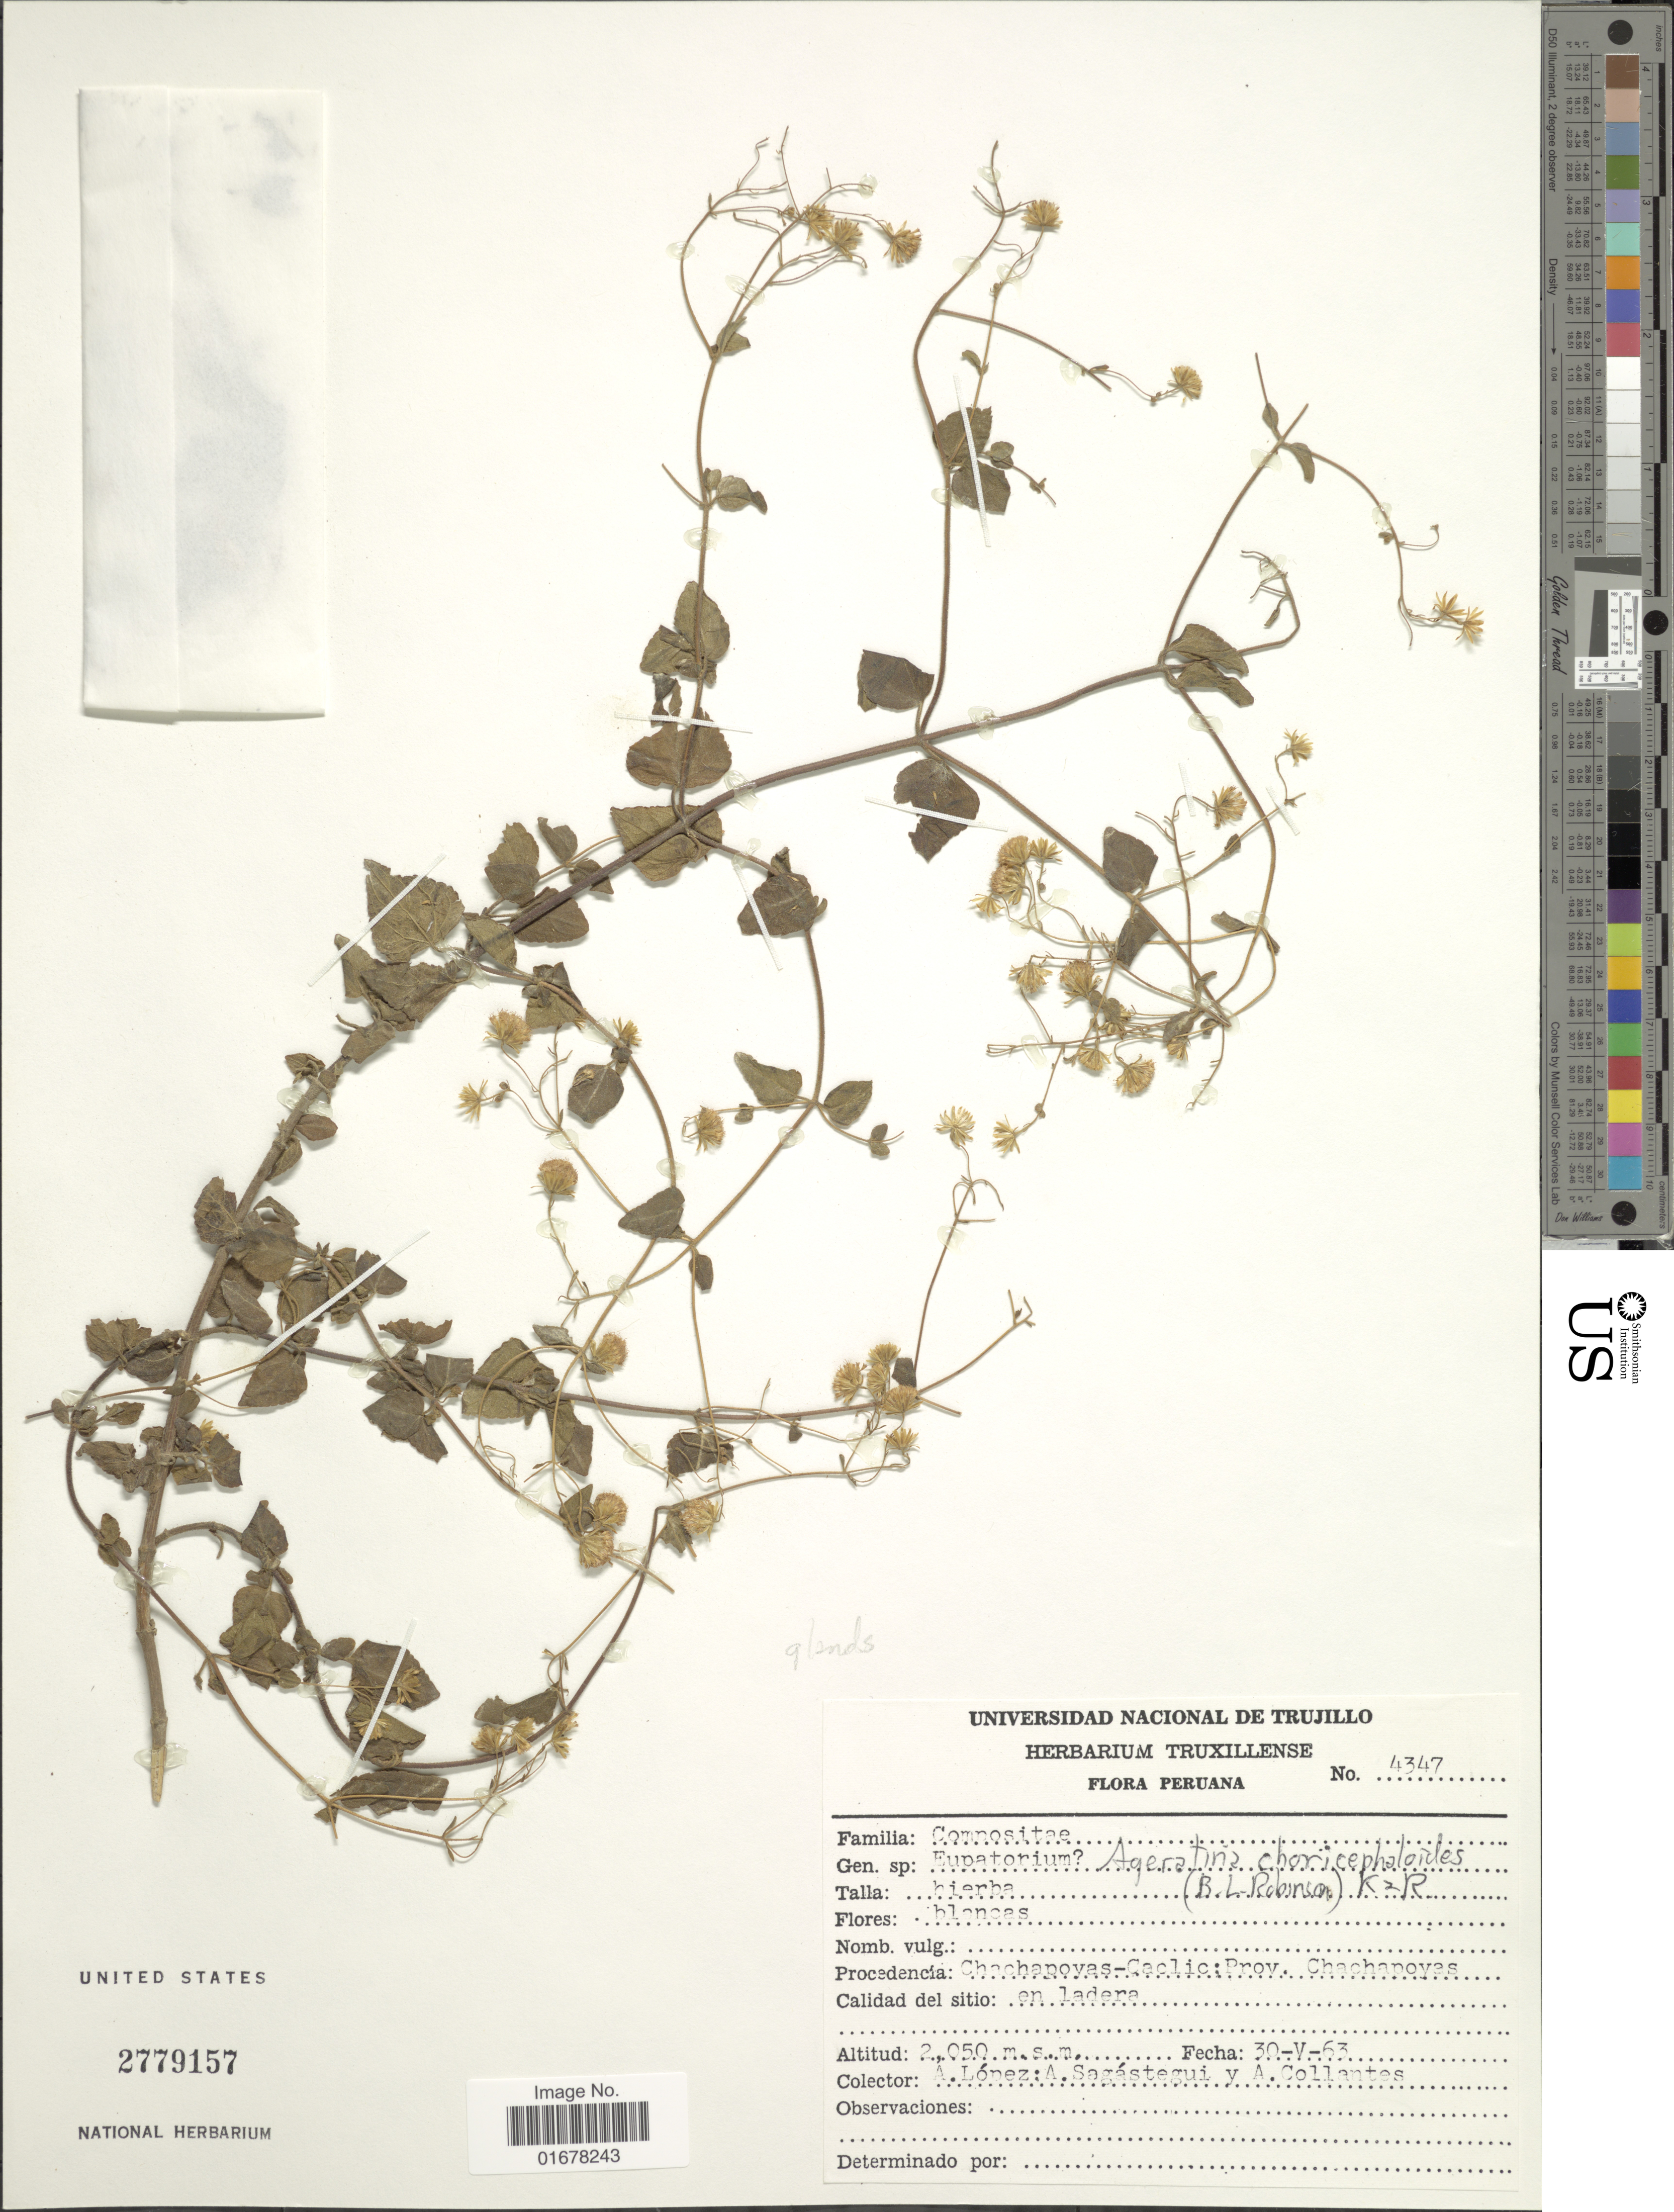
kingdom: Plantae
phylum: Tracheophyta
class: Magnoliopsida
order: Asterales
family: Asteraceae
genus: Ageratina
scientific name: Ageratina choricephaloides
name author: (B.L. Rob.) R.M. King & H. Rob.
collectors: A. López, A. Sagástegui A. & A. Collantes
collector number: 4347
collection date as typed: Transcribed d/m/y: 30/5/63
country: Peru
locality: Chachapoyas - Caclic, Prov. Chachapoyas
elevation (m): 2050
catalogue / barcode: US 2779157